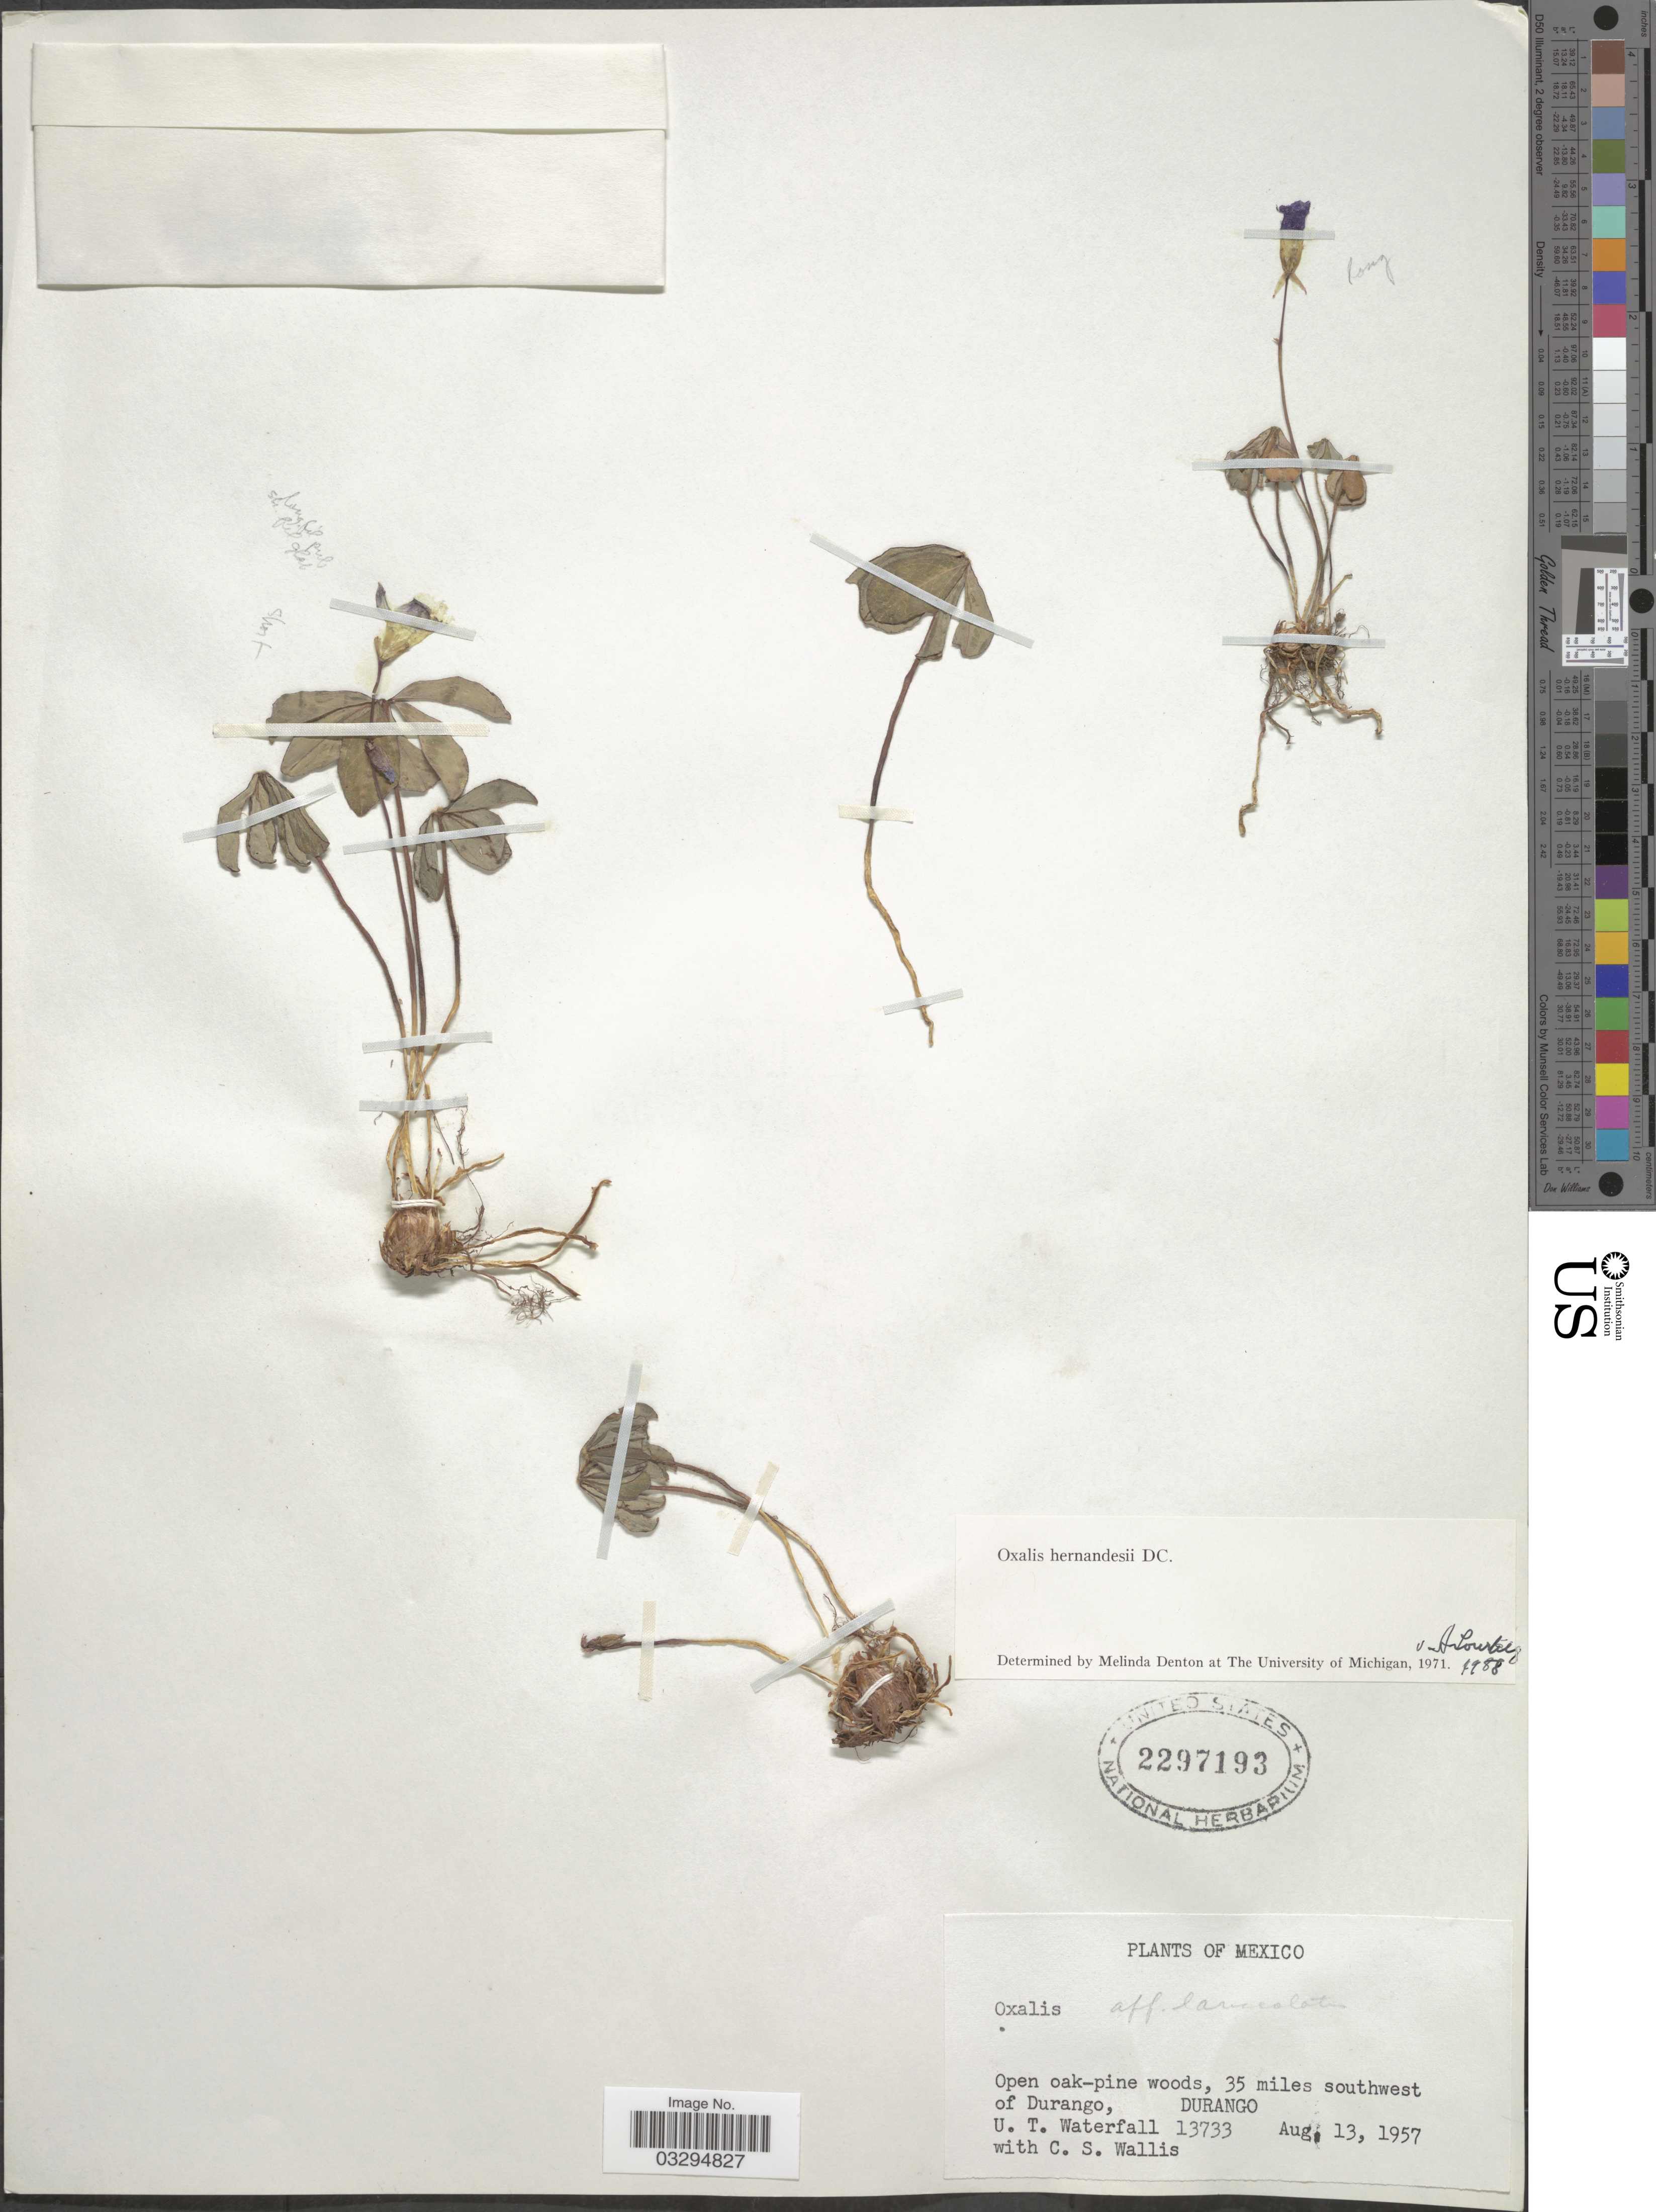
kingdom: Plantae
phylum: Tracheophyta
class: Magnoliopsida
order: Oxalidales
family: Oxalidaceae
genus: Oxalis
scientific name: Oxalis hernandezii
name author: Moc. & Sessé ex DC.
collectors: U. T. Waterfall & C. S. Wallis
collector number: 13733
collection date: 1957-08-13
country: Mexico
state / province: Durango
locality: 35 miles southwest of Durango.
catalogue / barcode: US 2297193